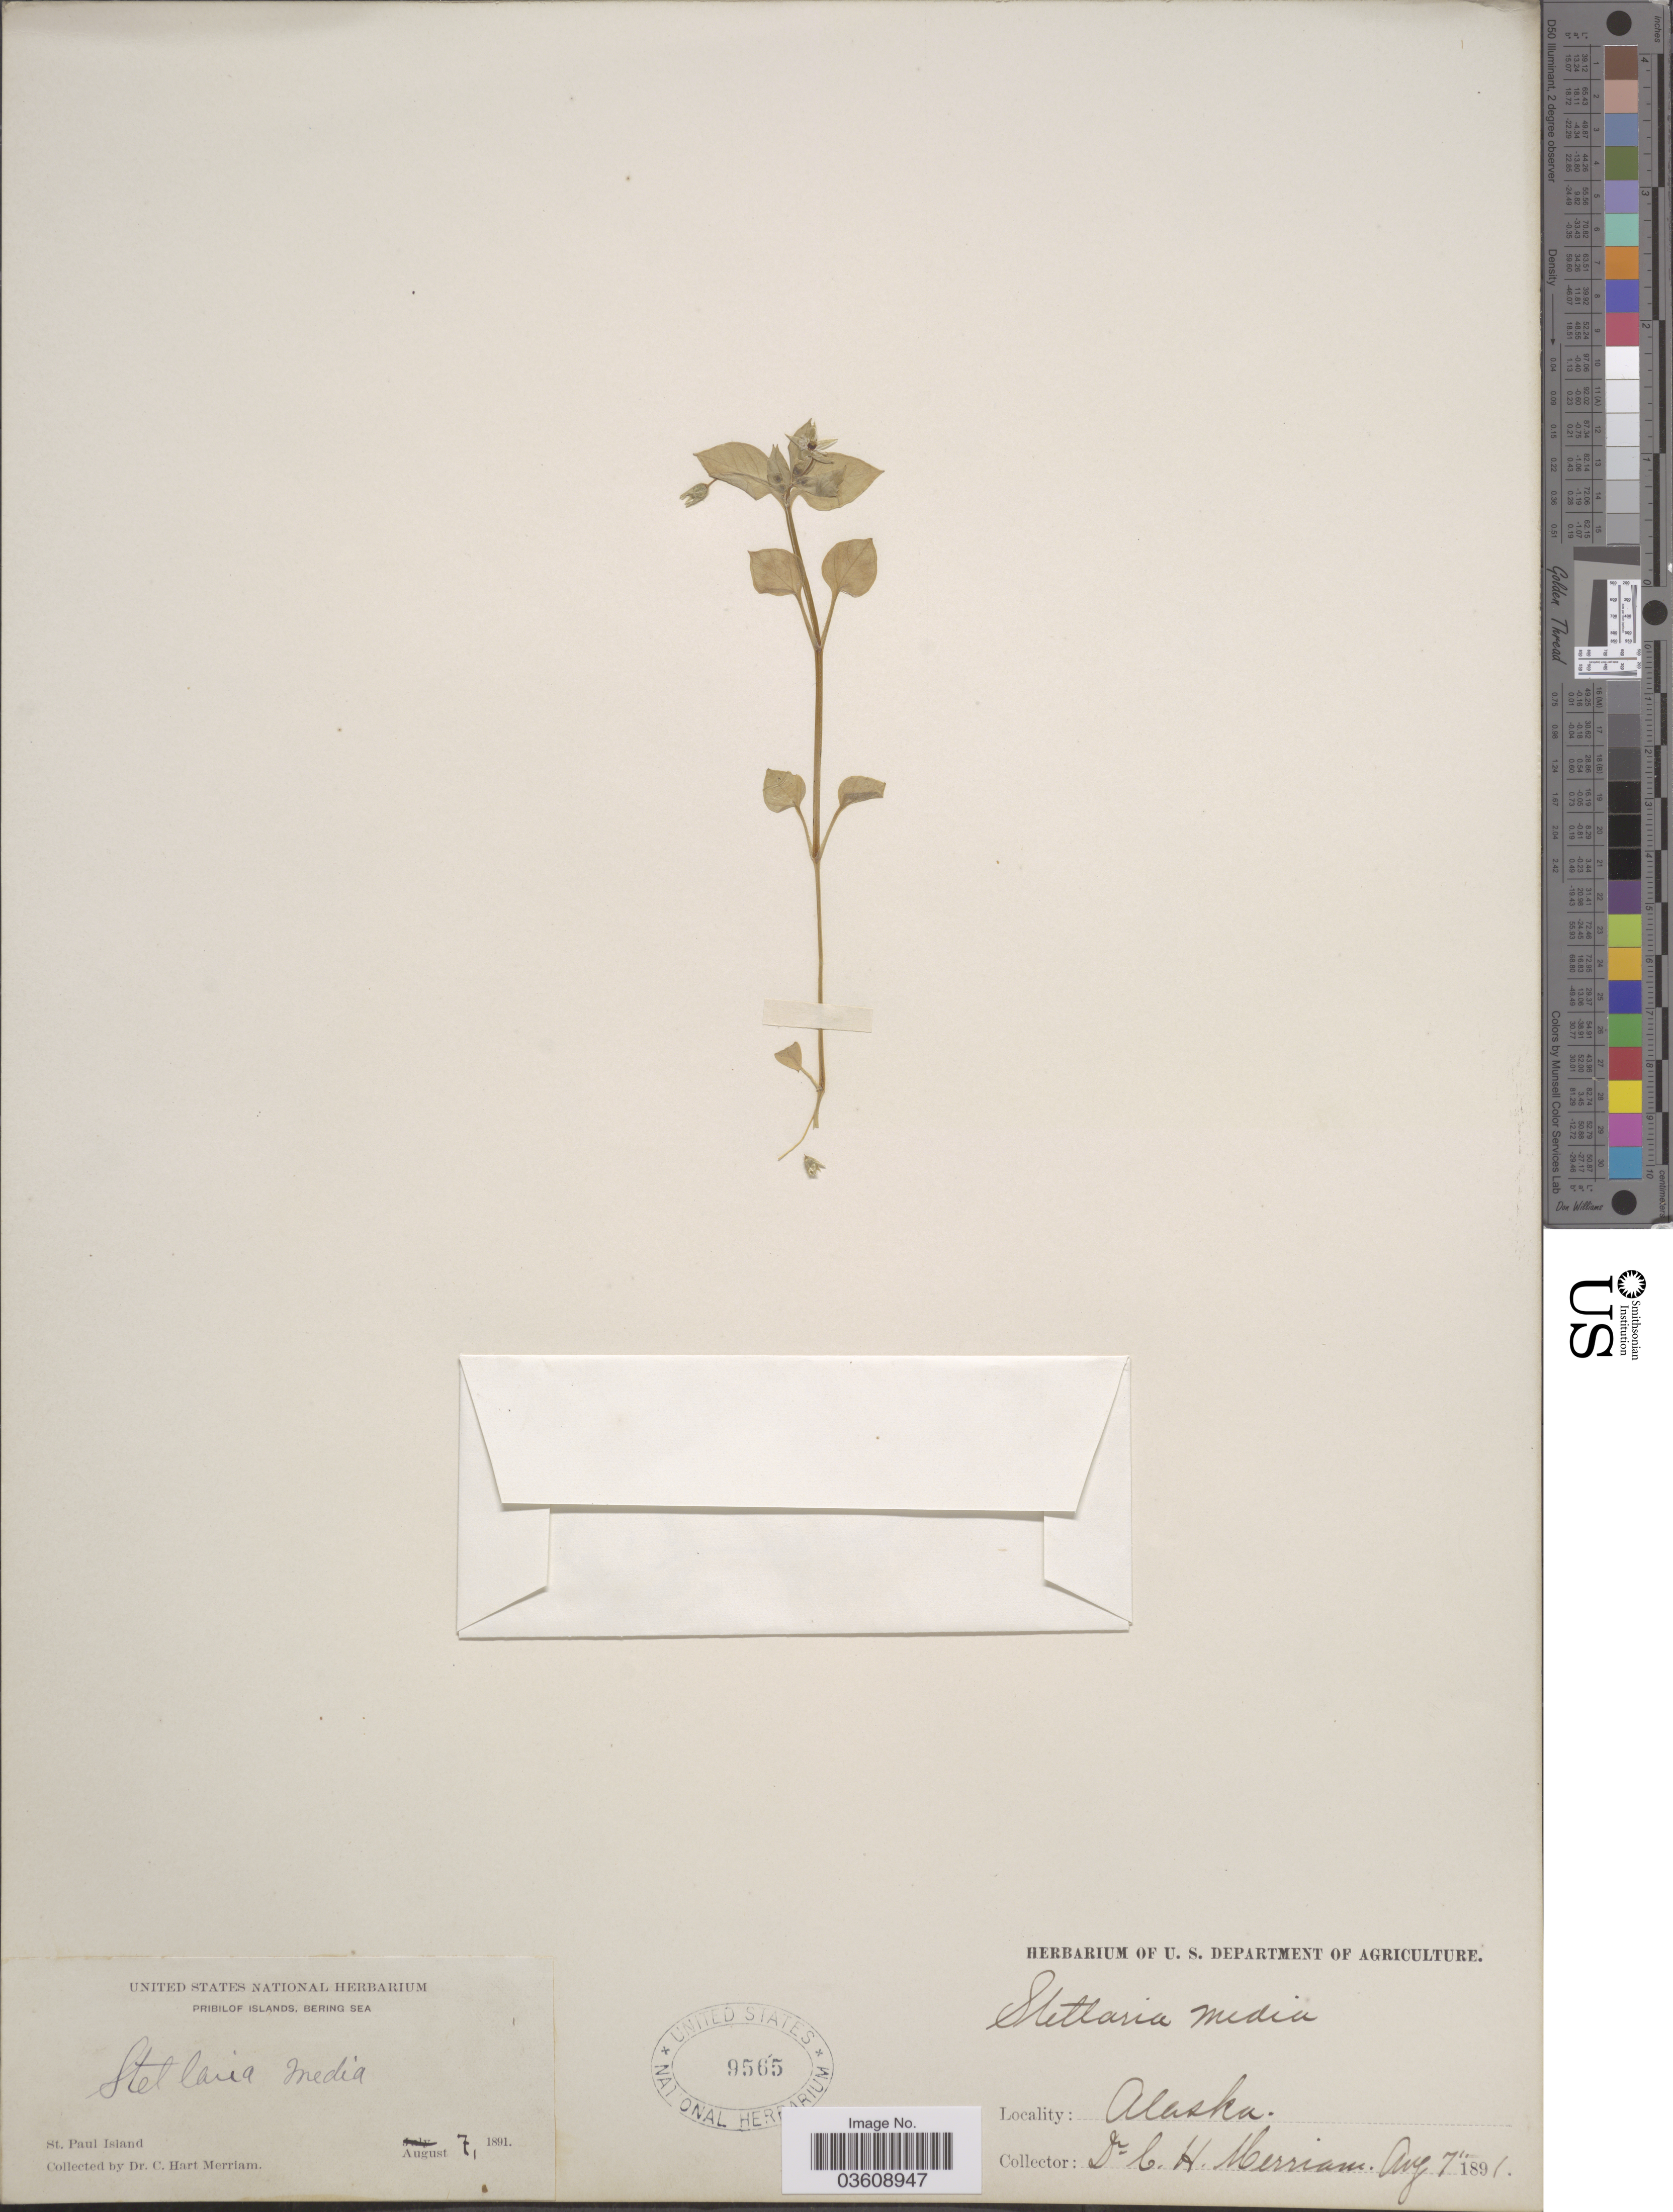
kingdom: Plantae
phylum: Tracheophyta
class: Magnoliopsida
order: Caryophyllales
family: Caryophyllaceae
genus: Stellaria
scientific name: Stellaria media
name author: (L.) Vill.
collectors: C. Merriam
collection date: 1891-08-07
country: United States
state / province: Alaska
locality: Pribilof Islands, Bering sea. St. Paul Island.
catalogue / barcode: US 9565